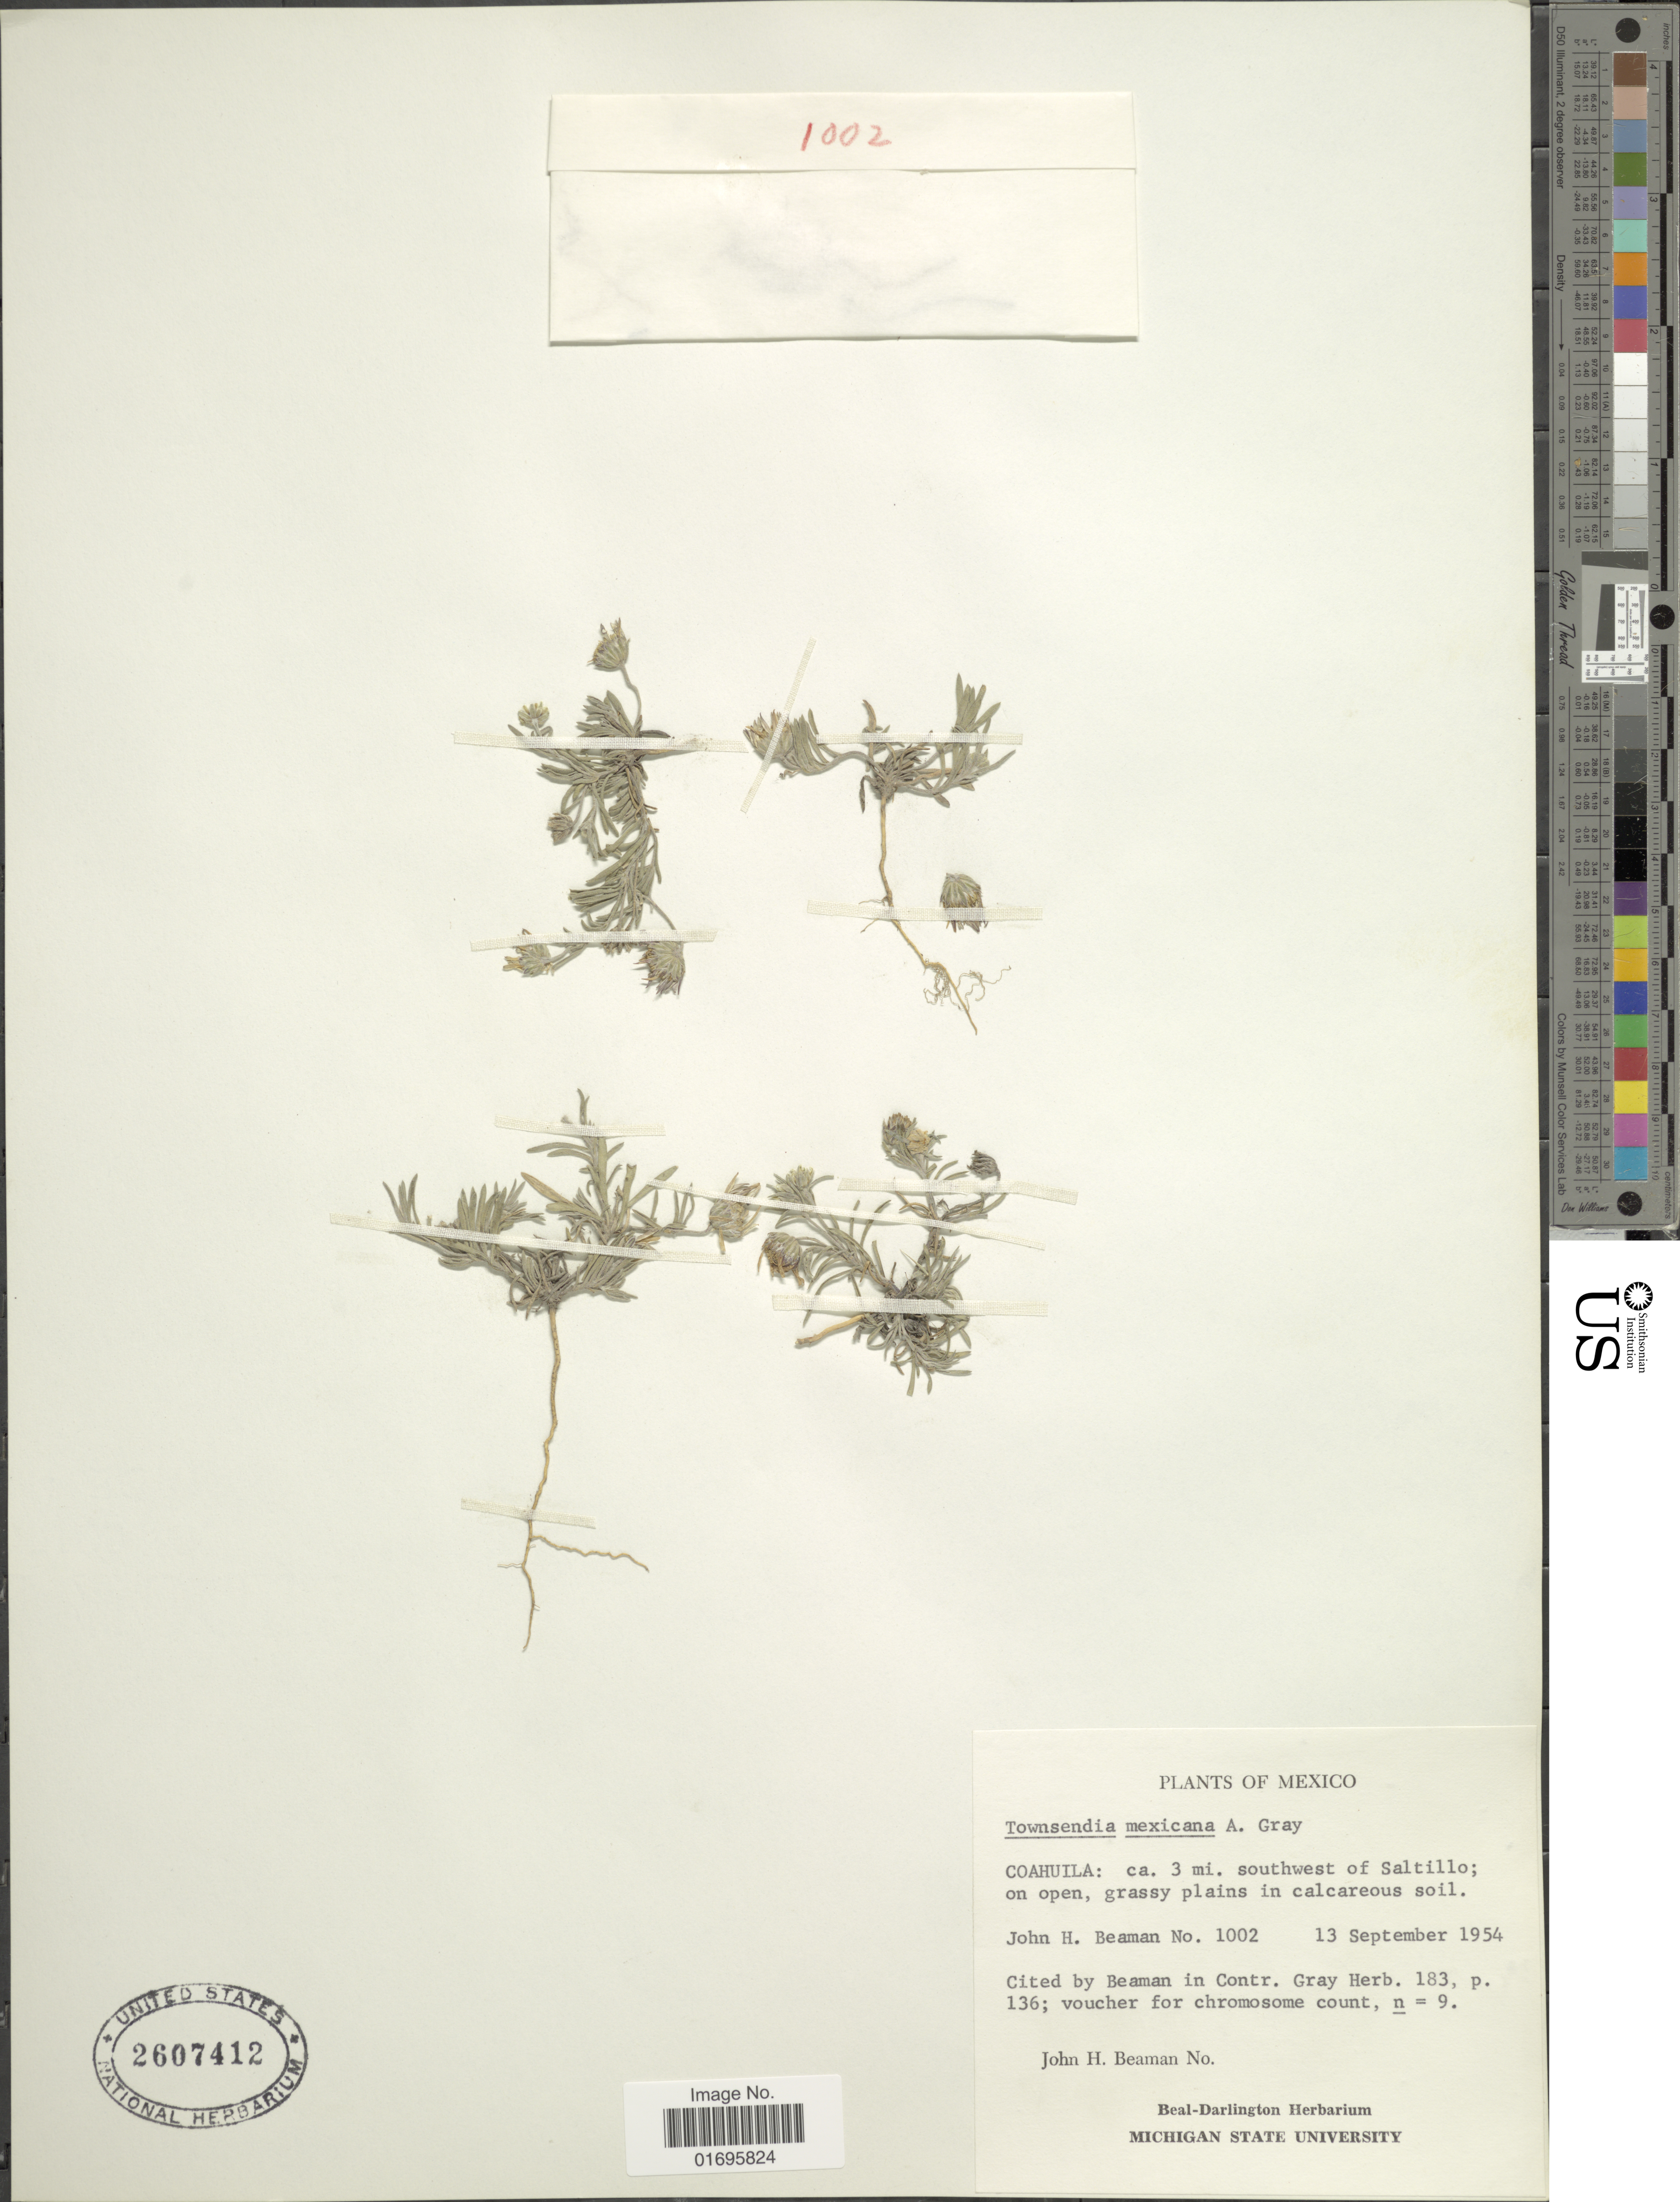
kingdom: Plantae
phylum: Tracheophyta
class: Magnoliopsida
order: Asterales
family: Asteraceae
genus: Townsendia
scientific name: Townsendia mexicana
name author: A. Gray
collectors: J. H. Beaman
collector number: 1002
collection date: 1954-09-13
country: Mexico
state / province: Coahuila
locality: Coahuila: ca. 3 mi. southwest of Saltillo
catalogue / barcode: US 2607412